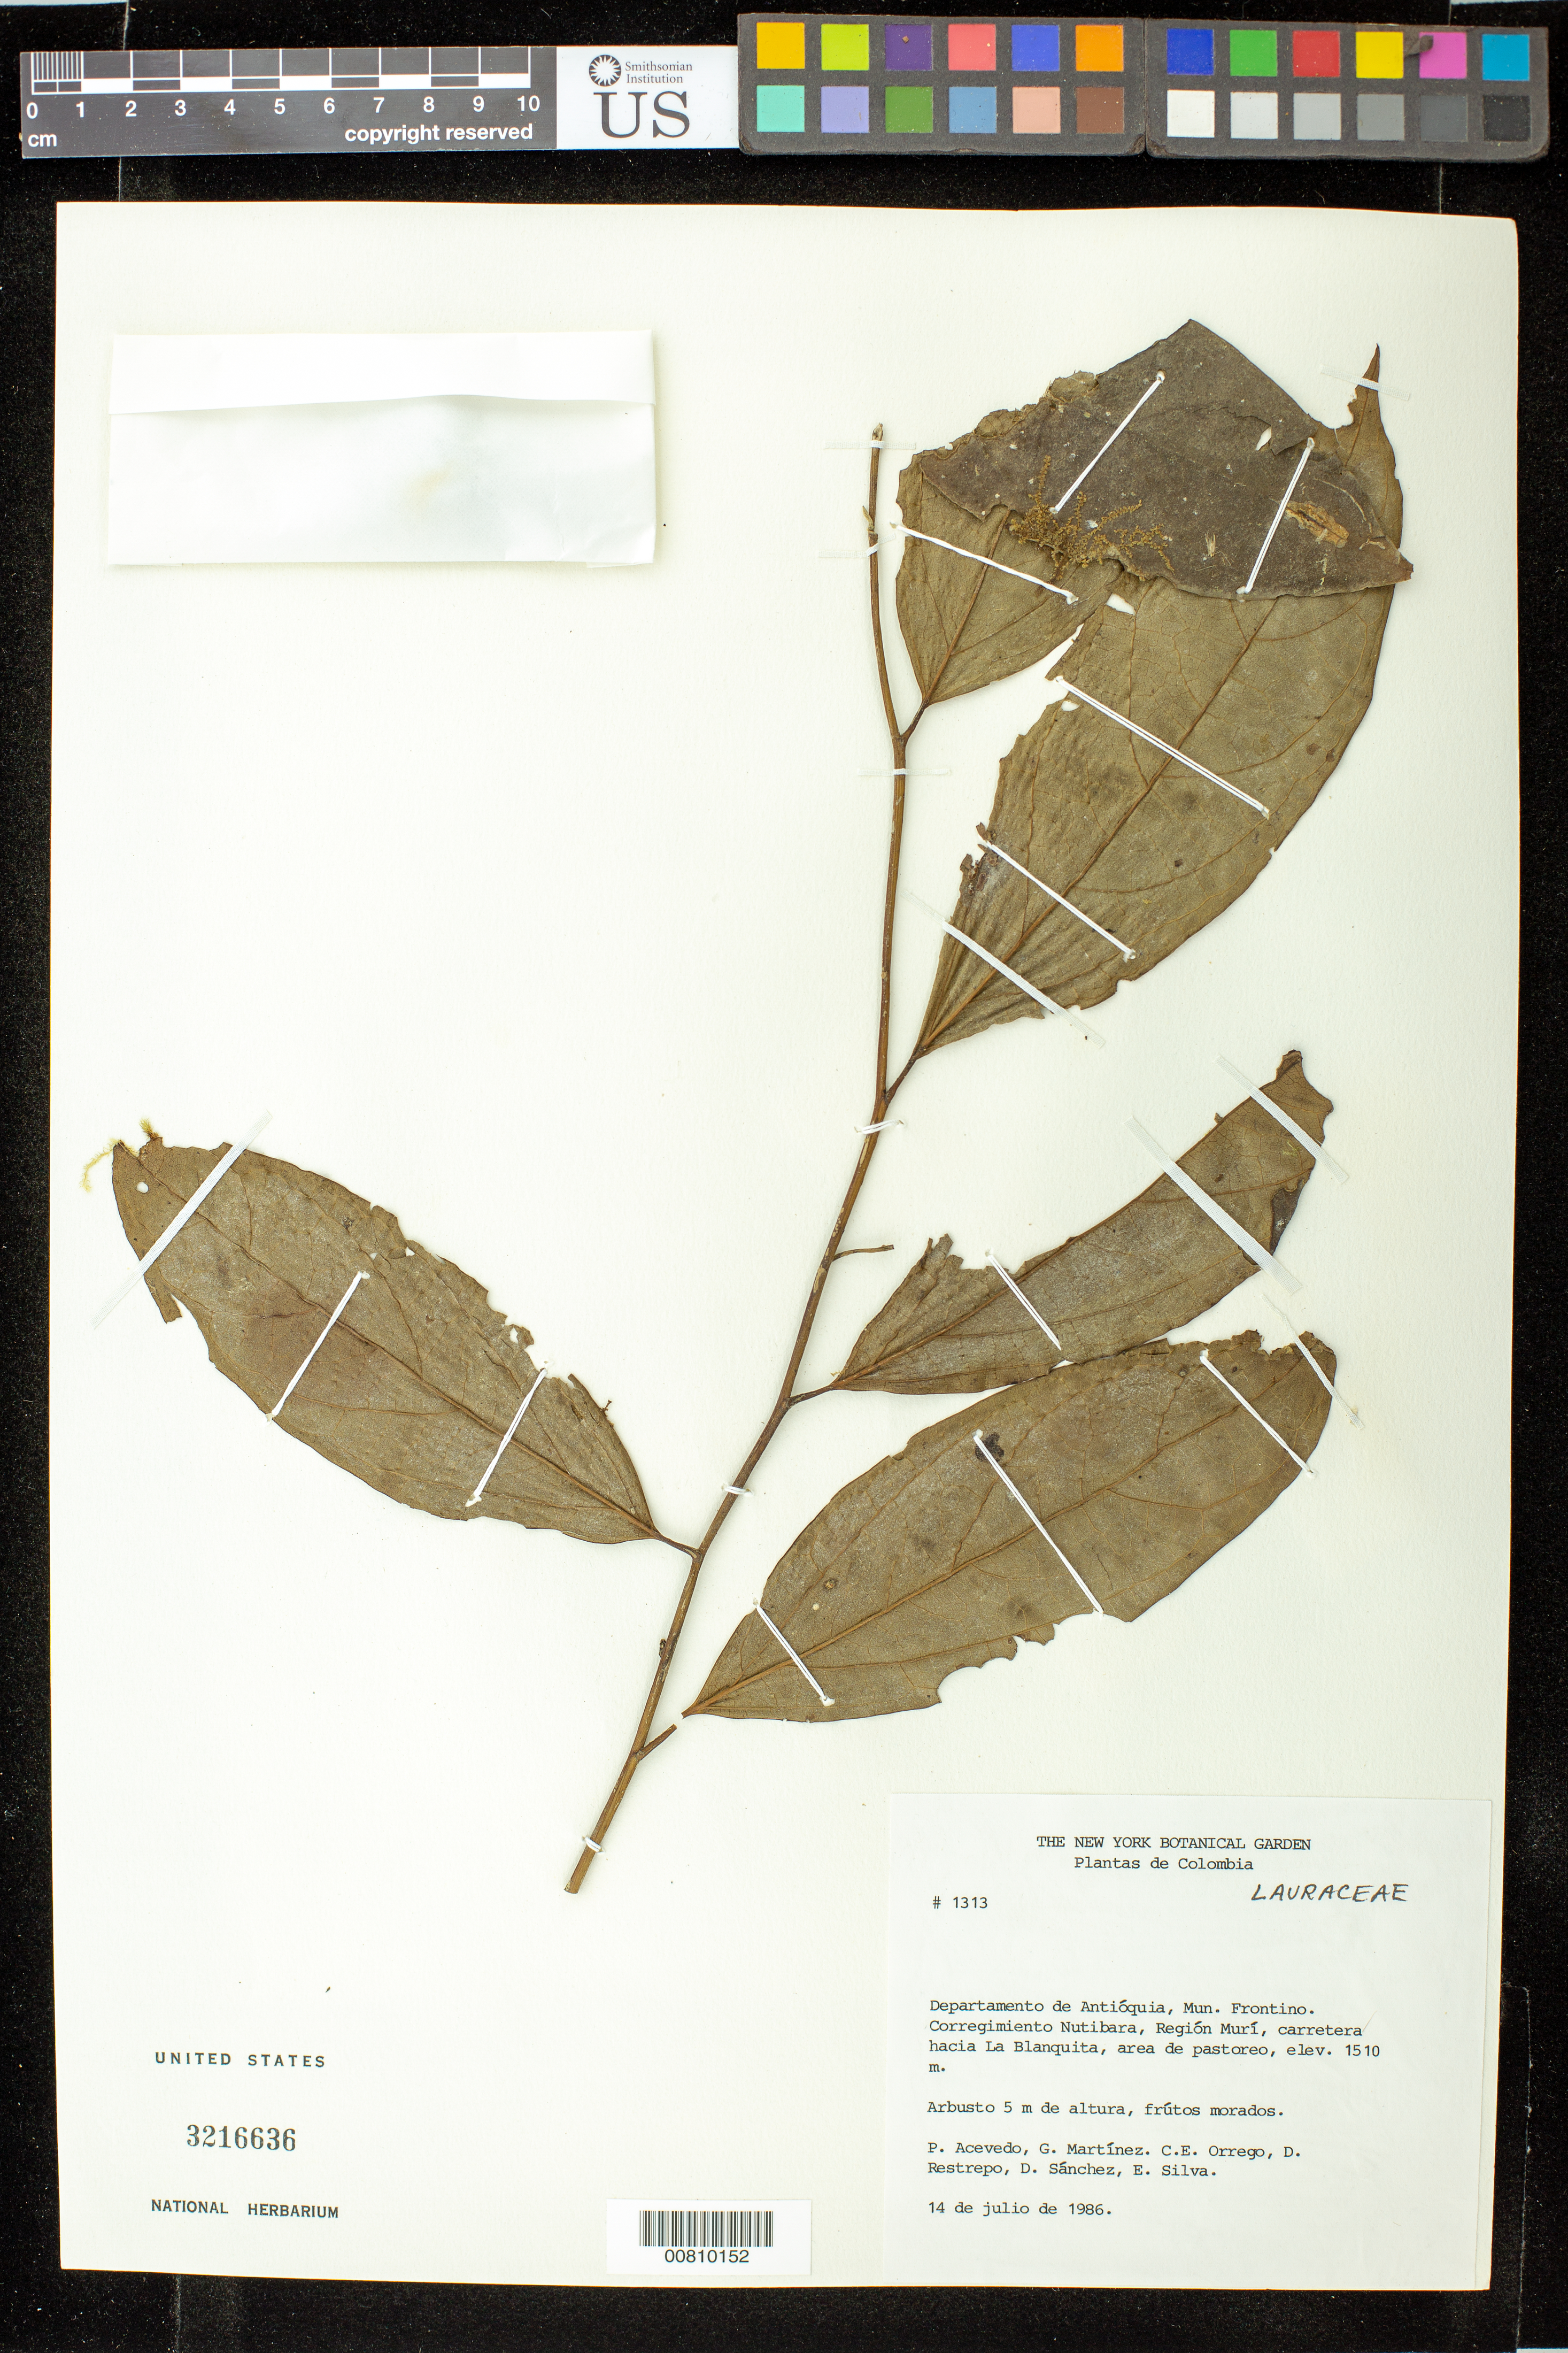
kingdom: Plantae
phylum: Tracheophyta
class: Magnoliopsida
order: Laurales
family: Lauraceae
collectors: P. Acevedo-Rodr., G. Martínez, C. Orrego, D. Restrepo, D. Sánchez & E. Silva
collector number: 1313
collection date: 1986-07-14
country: Colombia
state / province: Antioquiá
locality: Mun, Frontino. Corregimiento Nutibara, Región Murí, carretera hacia La Blanquita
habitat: Area de pastoreo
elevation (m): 1510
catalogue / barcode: US 3216636